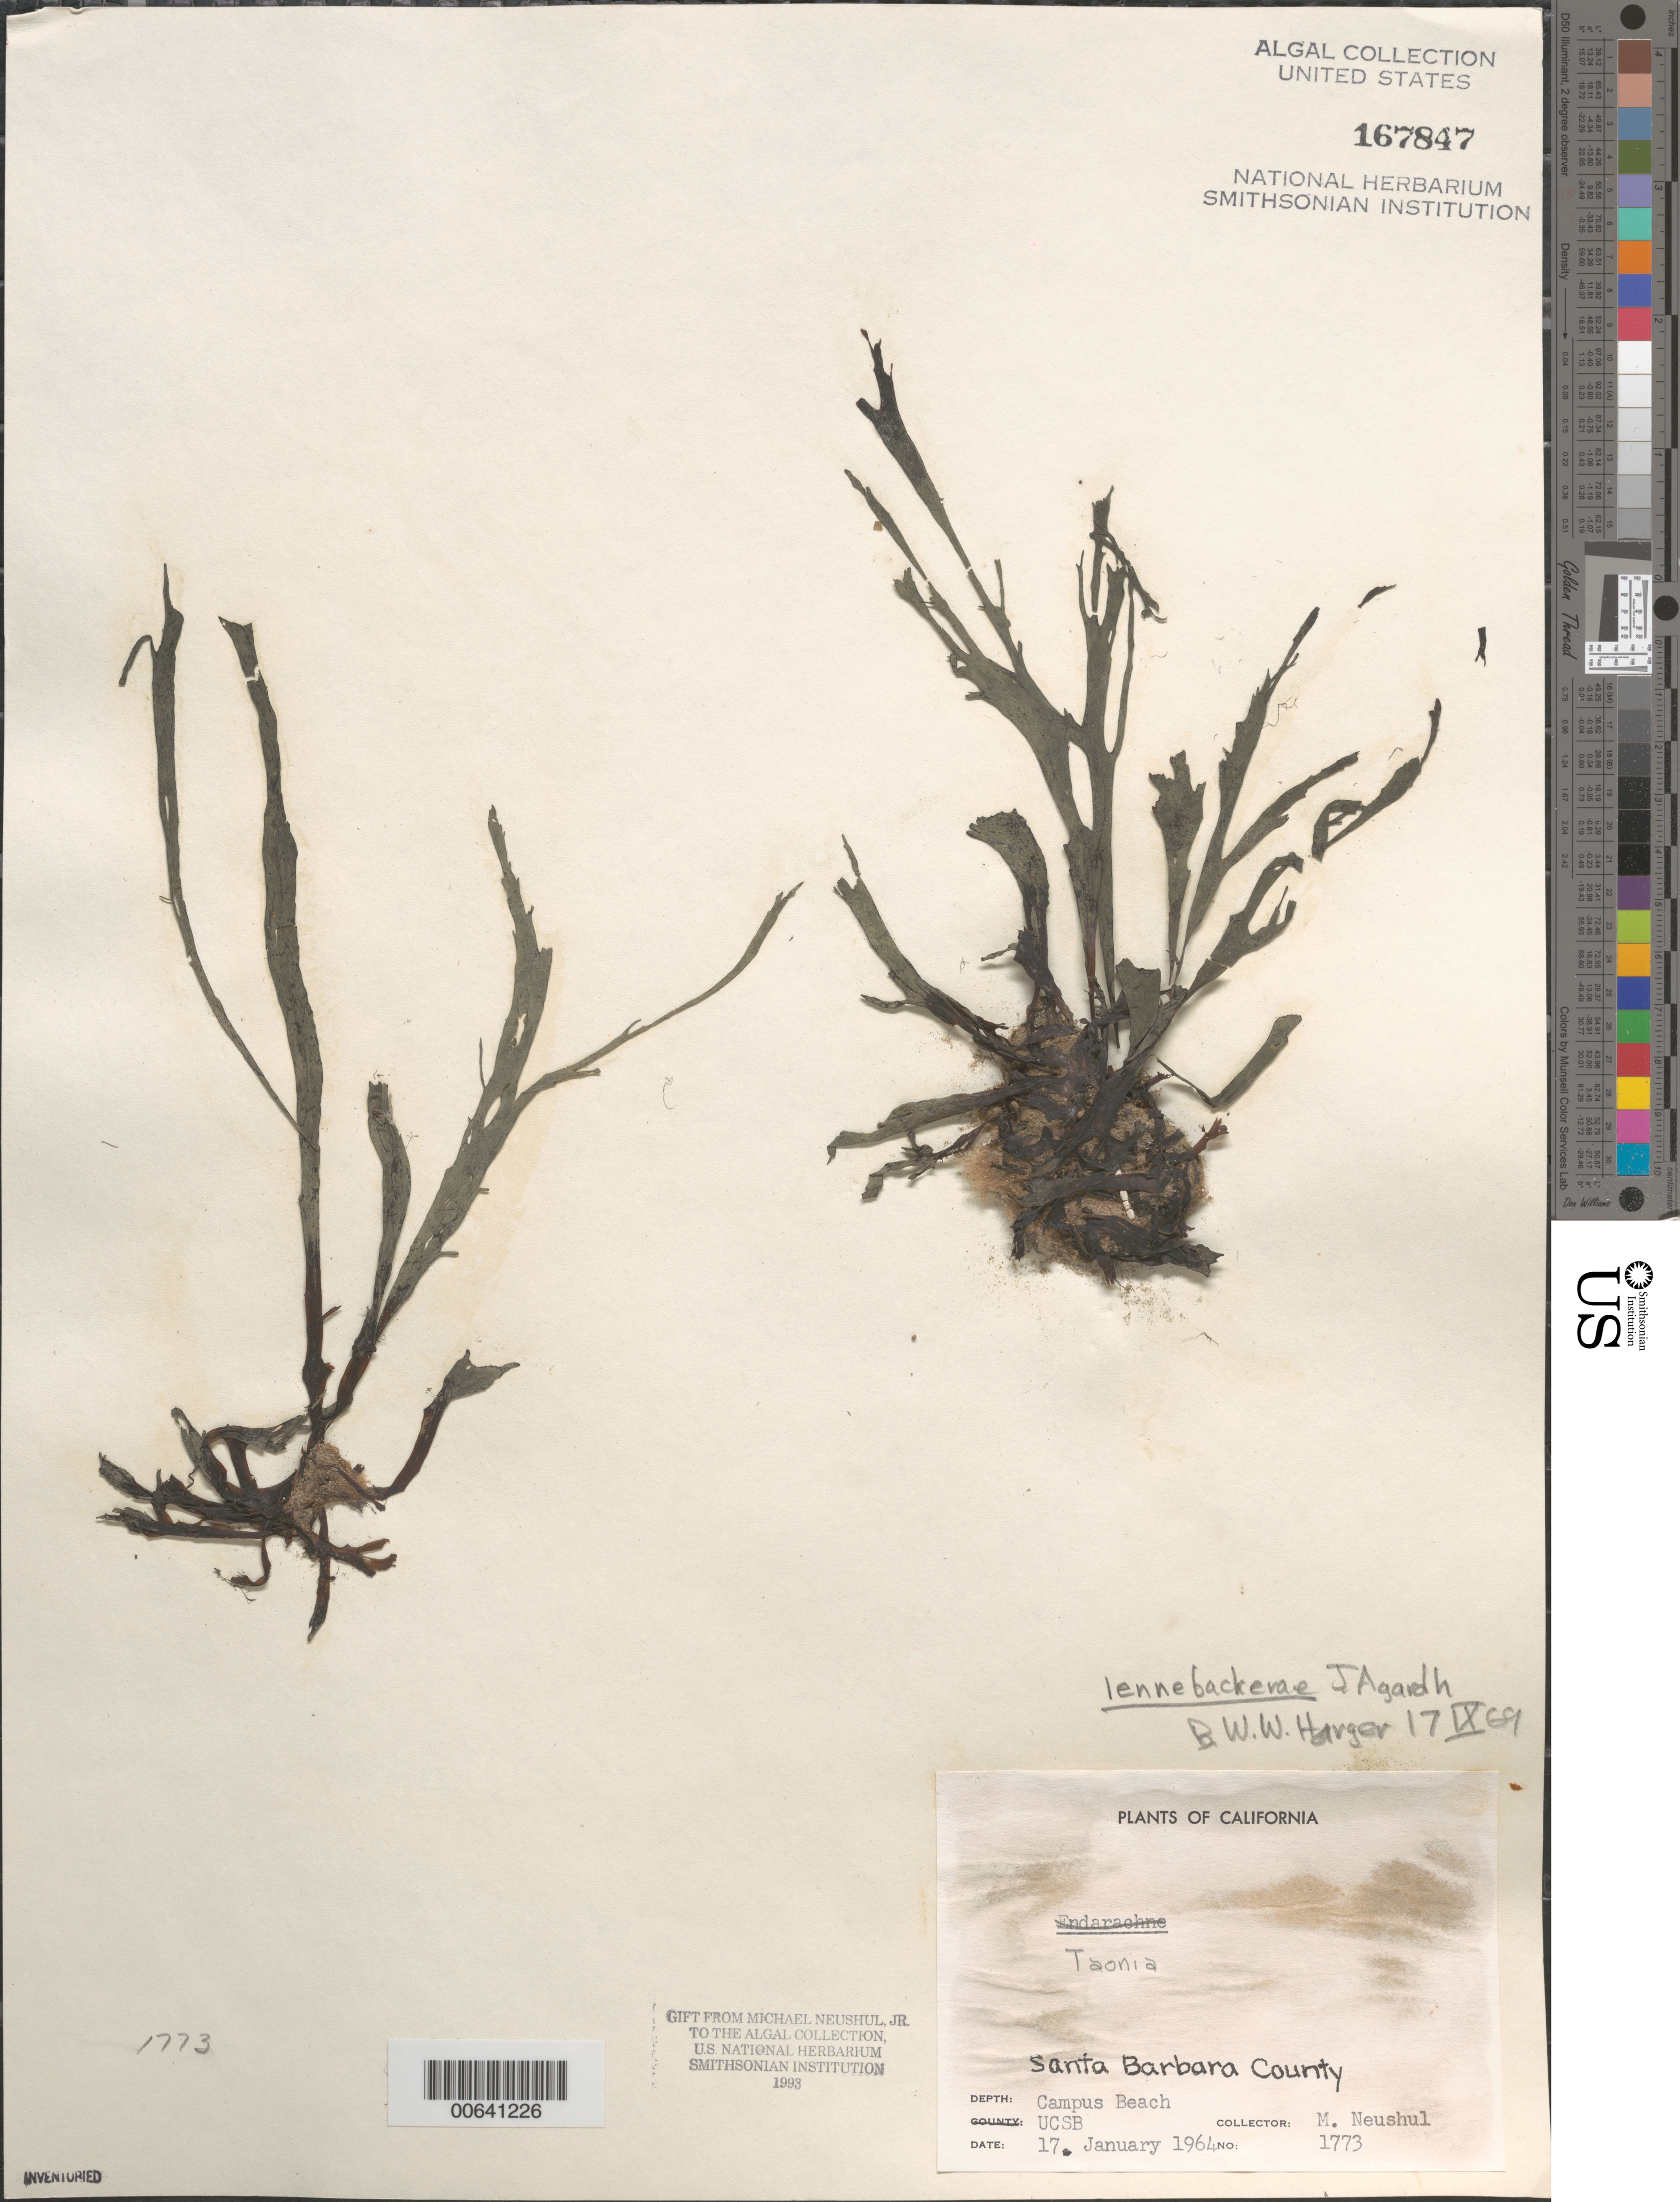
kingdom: Chromista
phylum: Ochrophyta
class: Phaeophyceae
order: Dictyotales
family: Dictyotaceae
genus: Taonia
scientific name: Taonia lennebackerae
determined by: Harger, B. W. W.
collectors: M. Neushul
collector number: Neushul 1773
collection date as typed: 17 Jan 1964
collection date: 1964-01-17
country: United States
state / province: California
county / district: Santa Barbara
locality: Campus Beach, University of California Santa Barbara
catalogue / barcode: US 167847